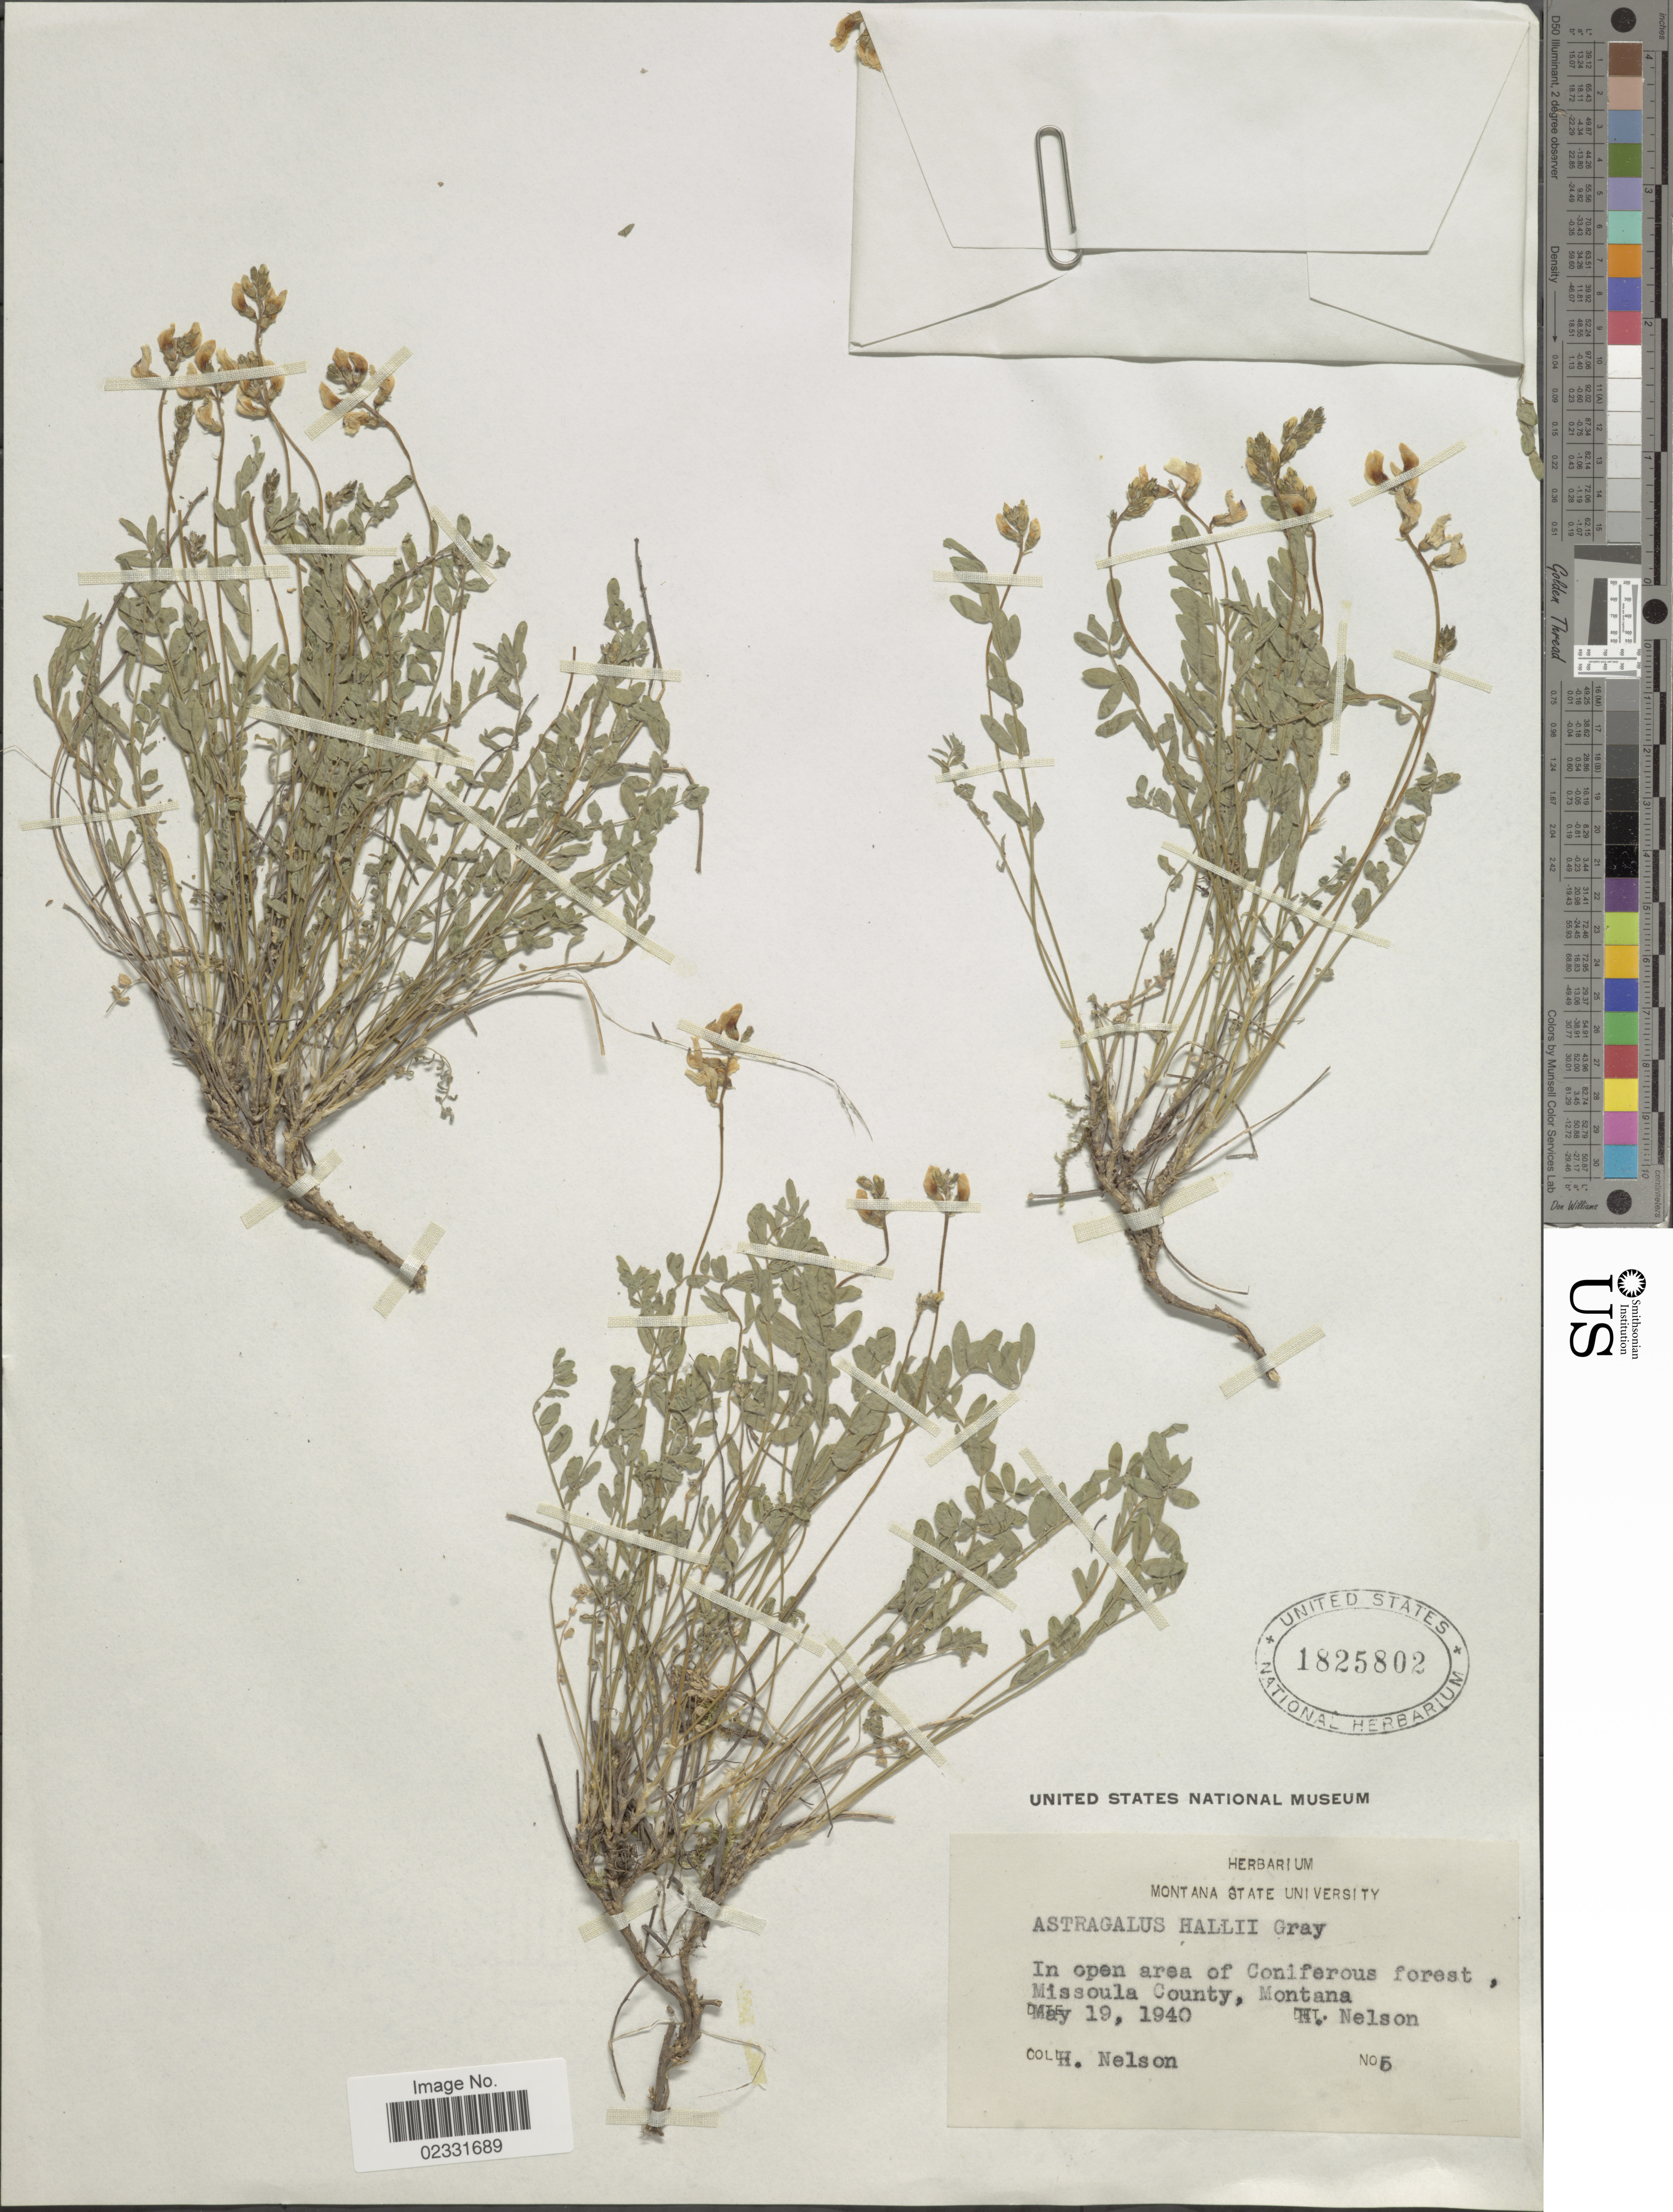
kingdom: Plantae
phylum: Tracheophyta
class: Magnoliopsida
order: Fabales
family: Fabaceae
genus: Astragalus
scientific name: Astragalus hallii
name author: A. Gray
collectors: H. Nelson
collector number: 5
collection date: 1940-05-19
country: United States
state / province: Montana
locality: I open area of Coniferous forest, Missoula County.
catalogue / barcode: US 1825802